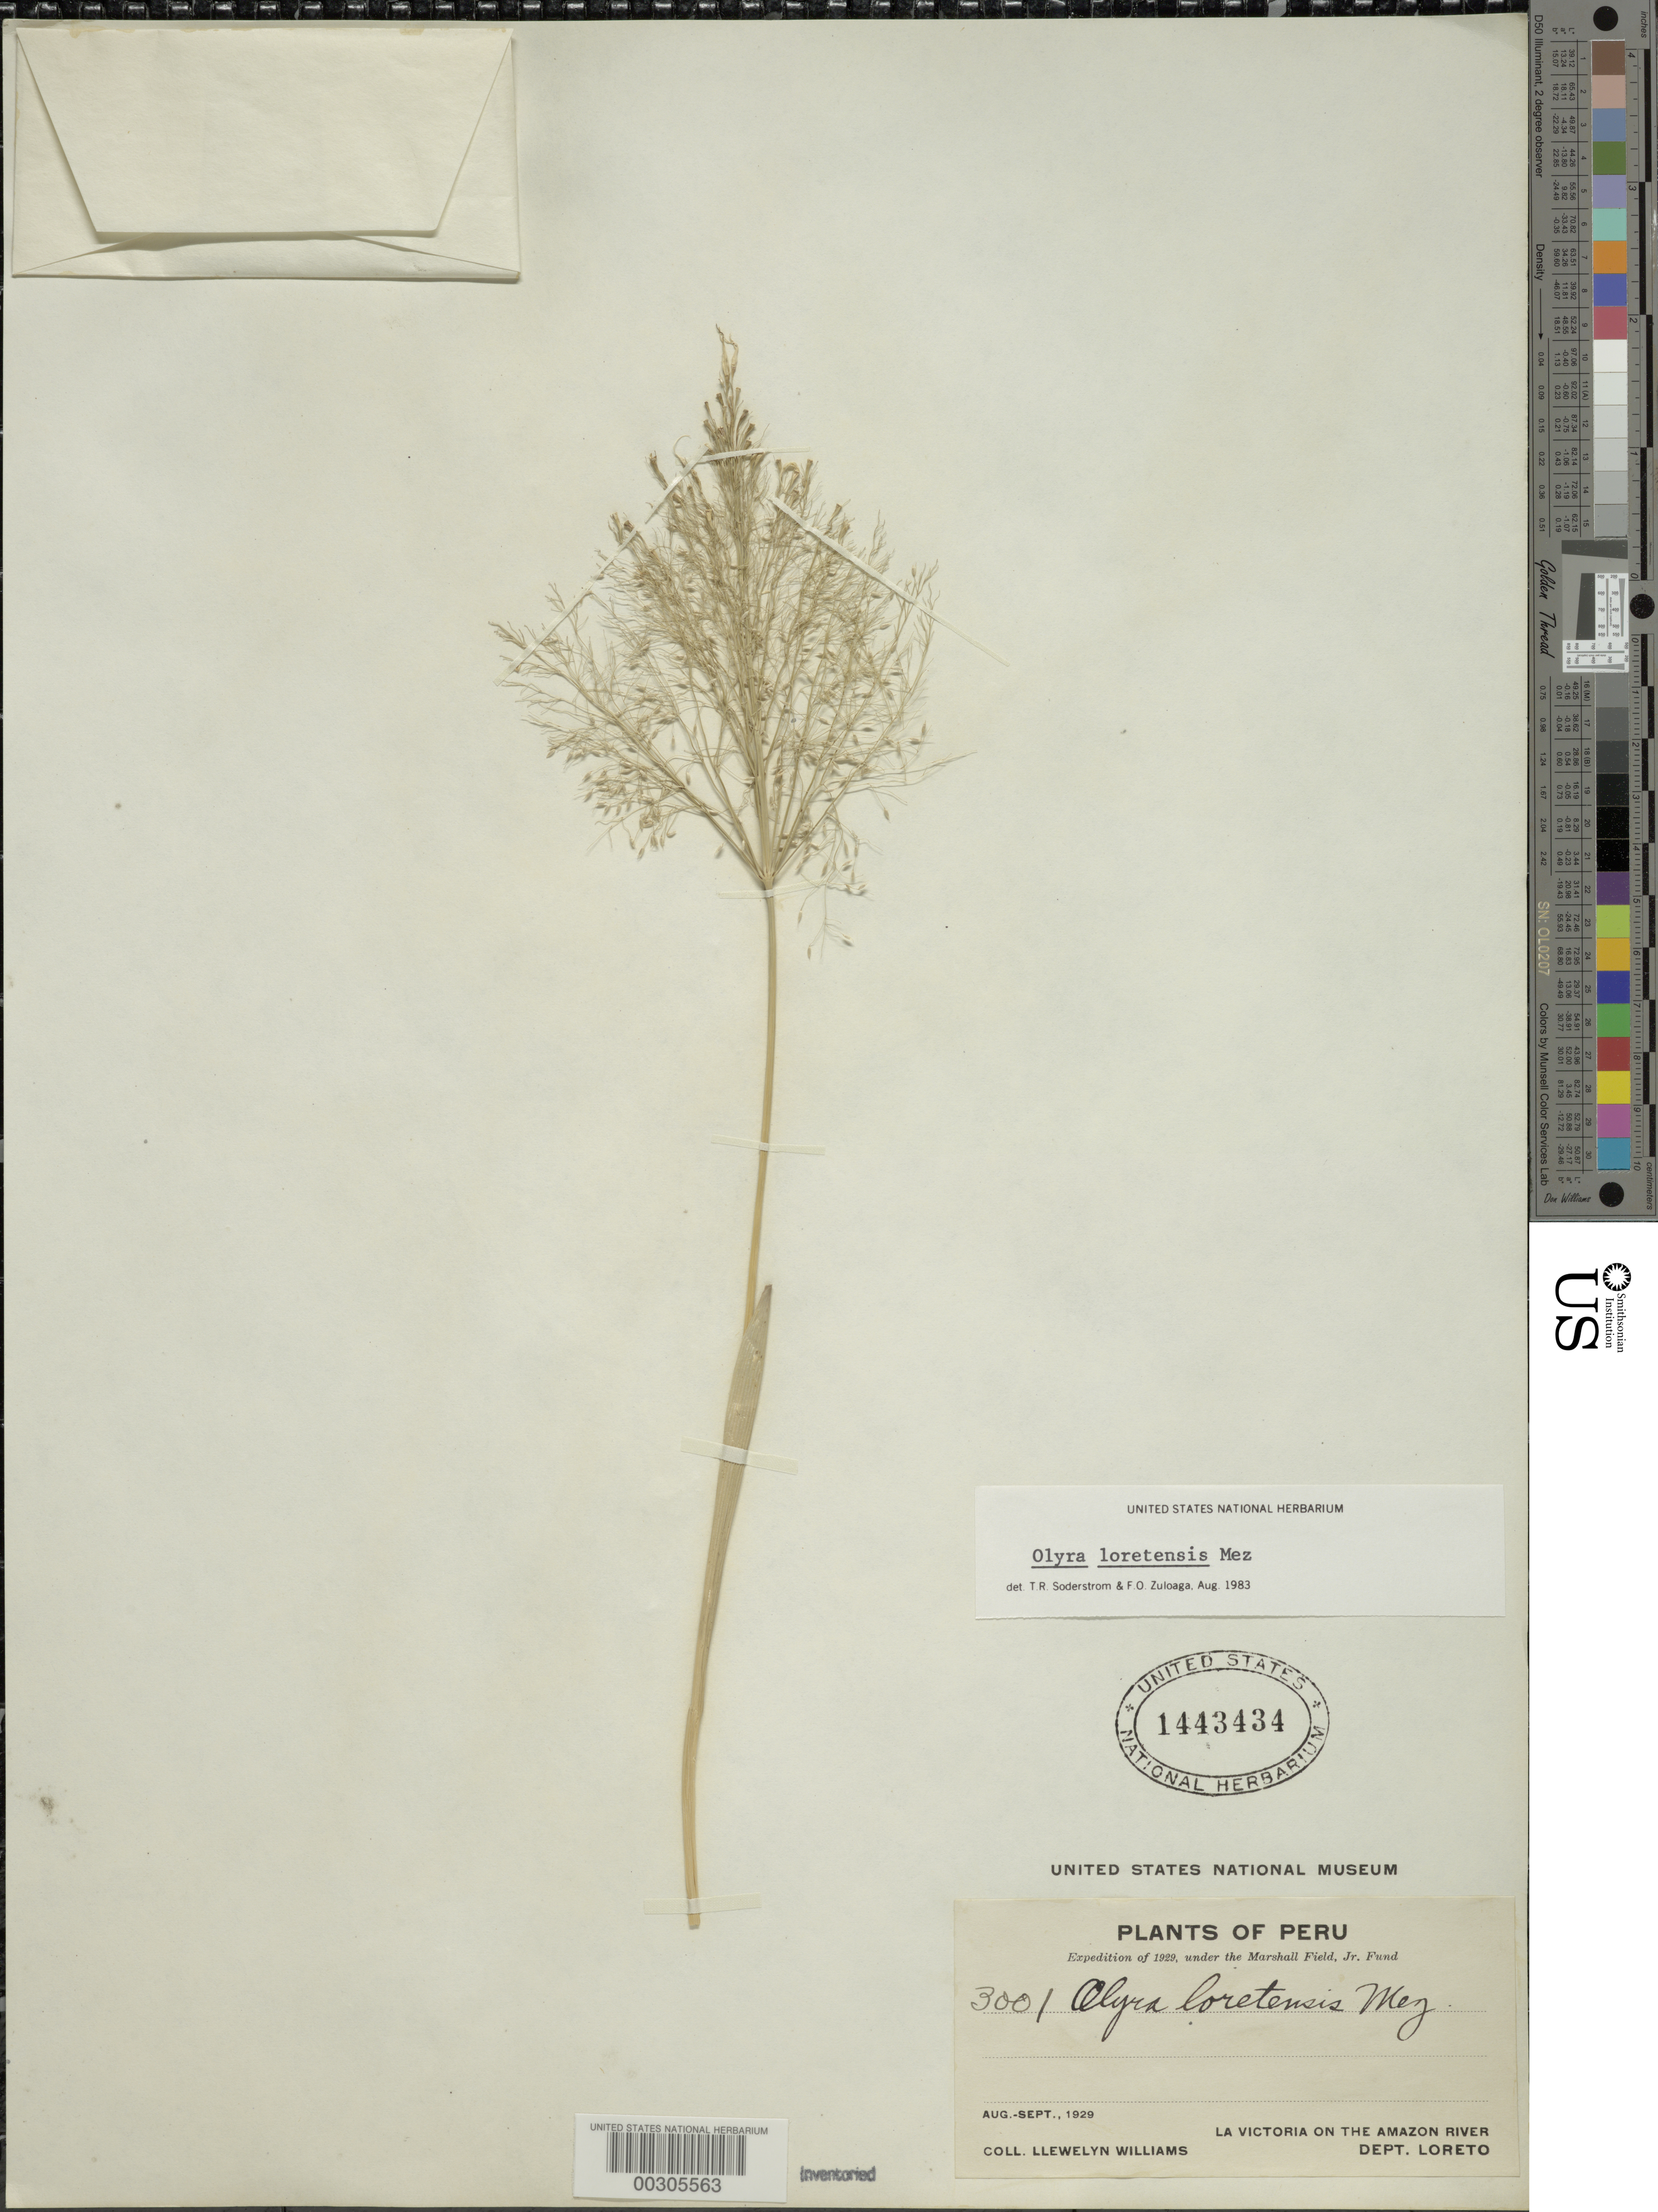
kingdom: Plantae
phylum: Tracheophyta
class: Liliopsida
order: Poales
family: Poaceae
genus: Olyra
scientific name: Olyra loretensis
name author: Mez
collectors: Ll. Williams & A. H. Alston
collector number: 3001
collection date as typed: Aug 1929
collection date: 1929-08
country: Peru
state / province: Loreto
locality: La victoria, amazon river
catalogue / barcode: US 1443434